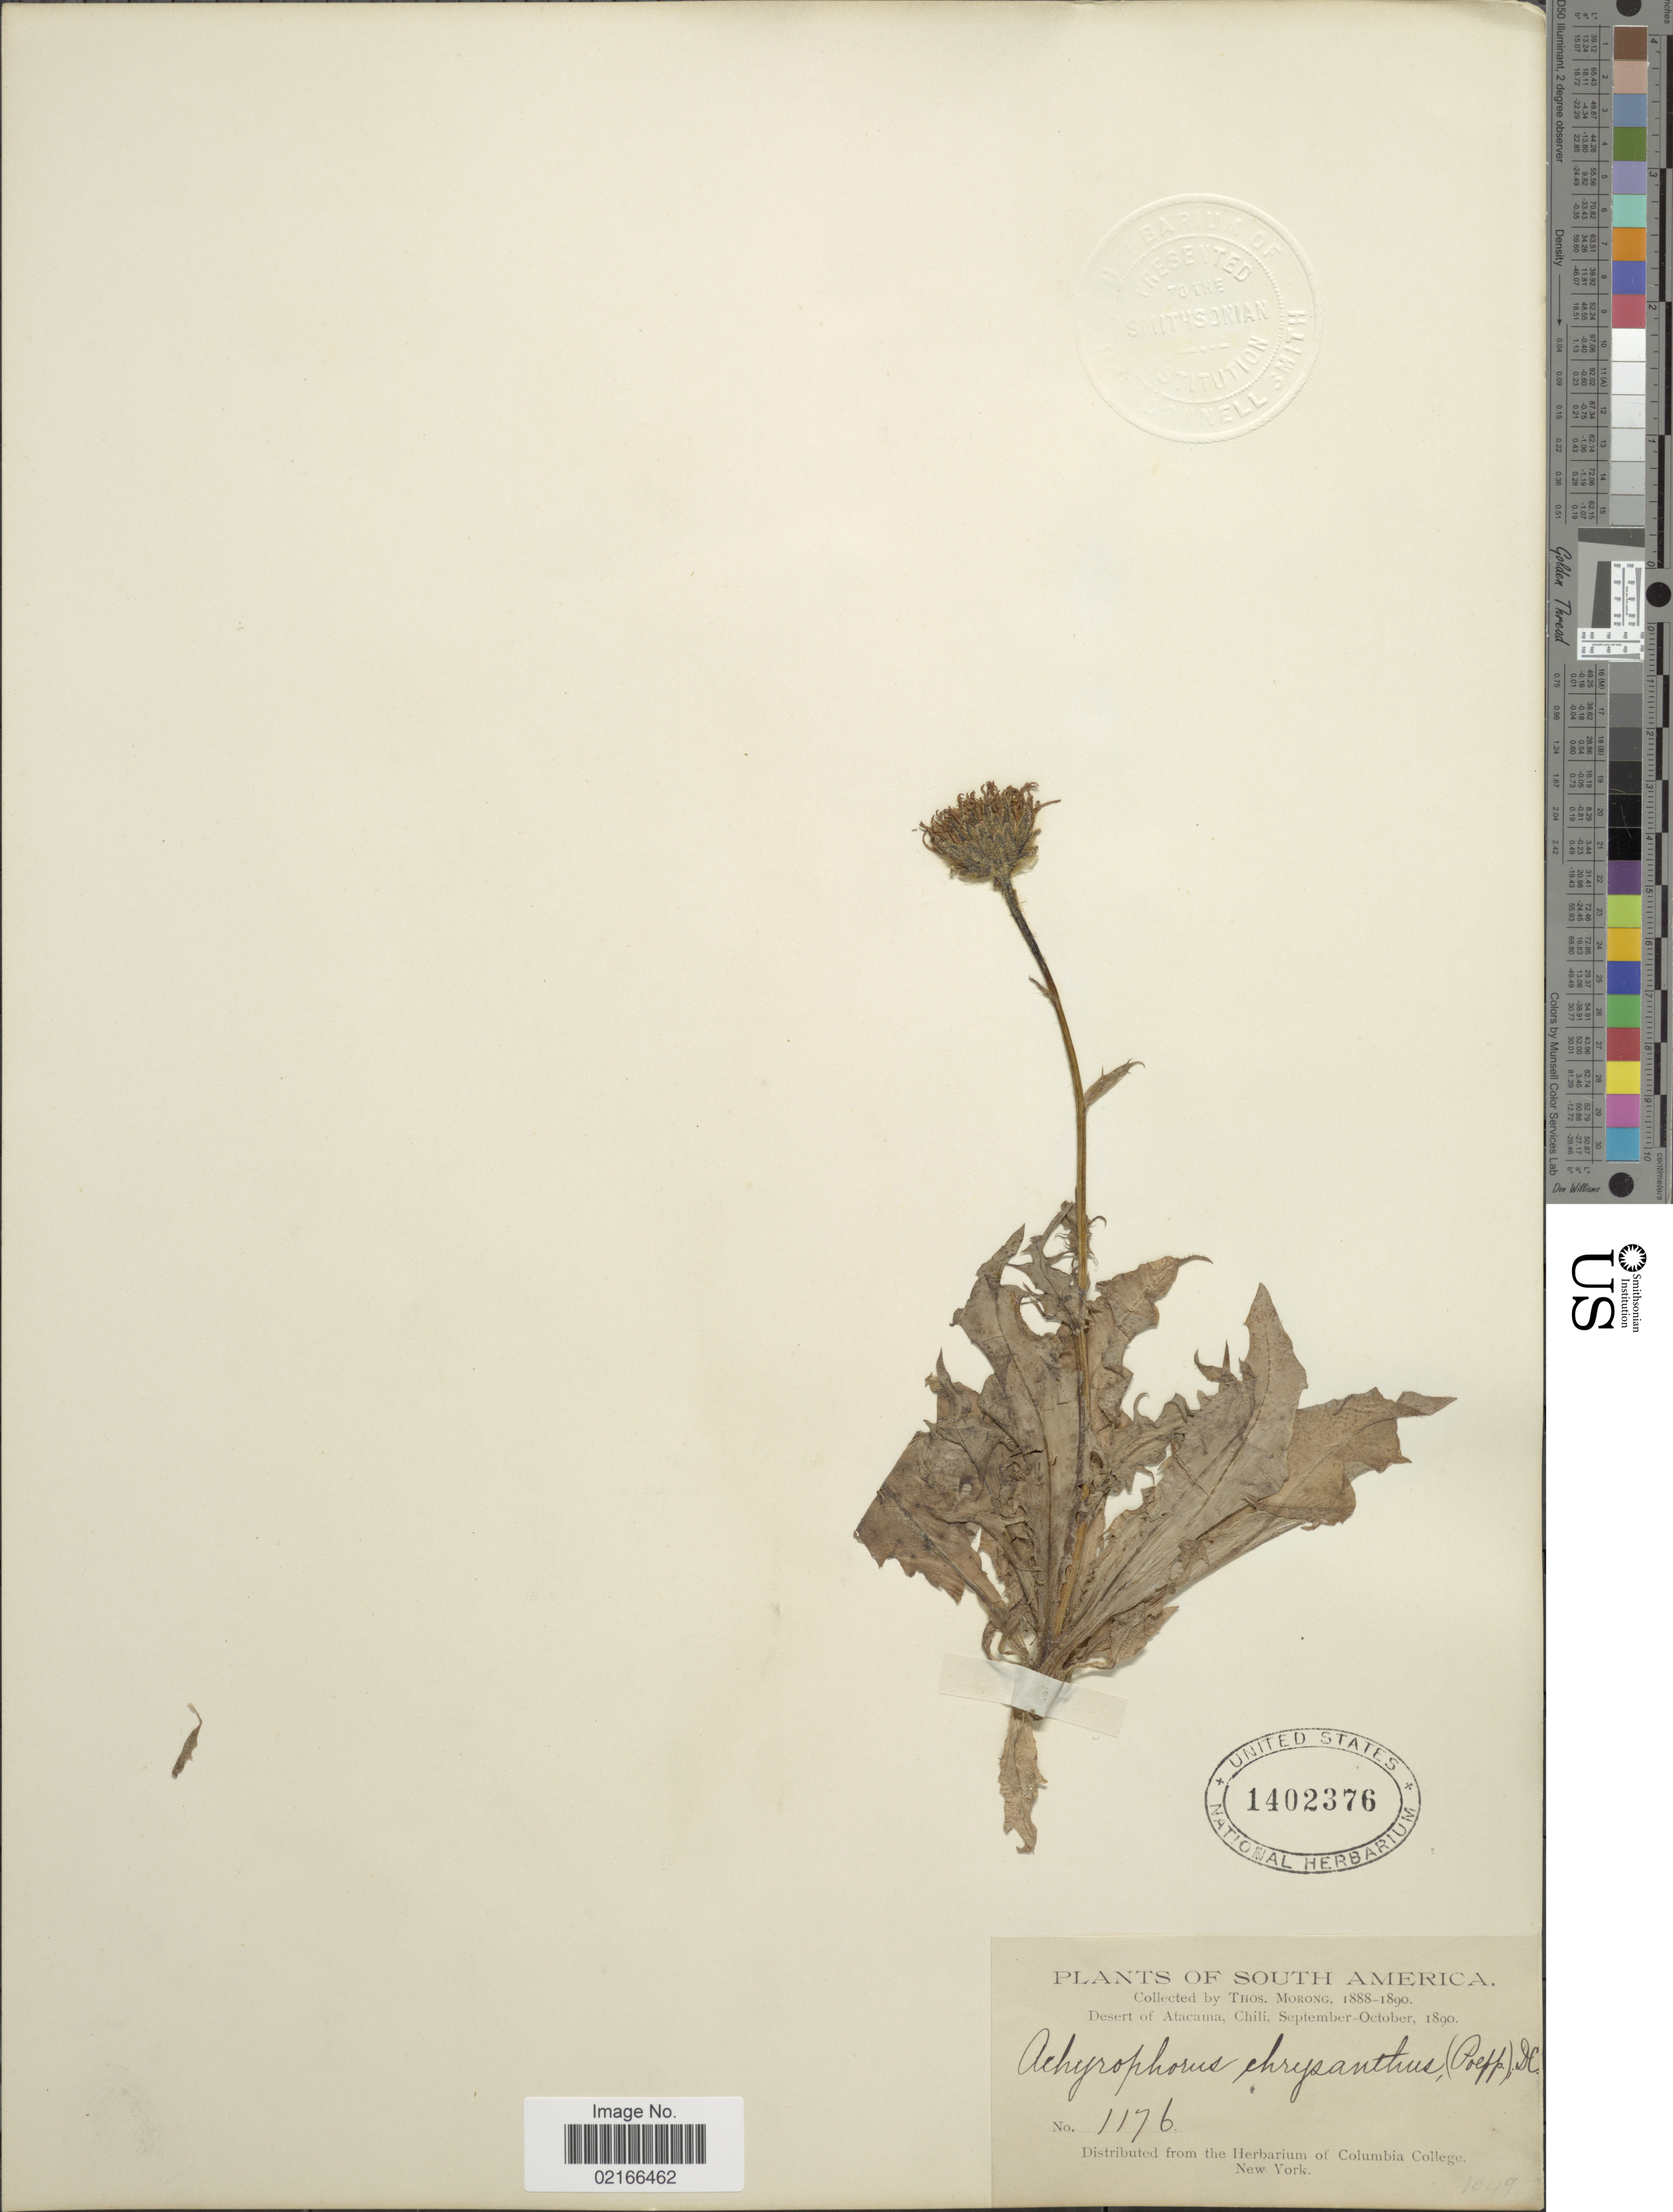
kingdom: Plantae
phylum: Tracheophyta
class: Magnoliopsida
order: Asterales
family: Asteraceae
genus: Hypochaeris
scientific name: Hypochaeris scorzonerae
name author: (DC.) F. Muell.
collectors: ex herb. T. Morong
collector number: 1176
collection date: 1890-09/1890-10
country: Chile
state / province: Atacama (III)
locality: Desert of Atacama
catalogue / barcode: US 1402376